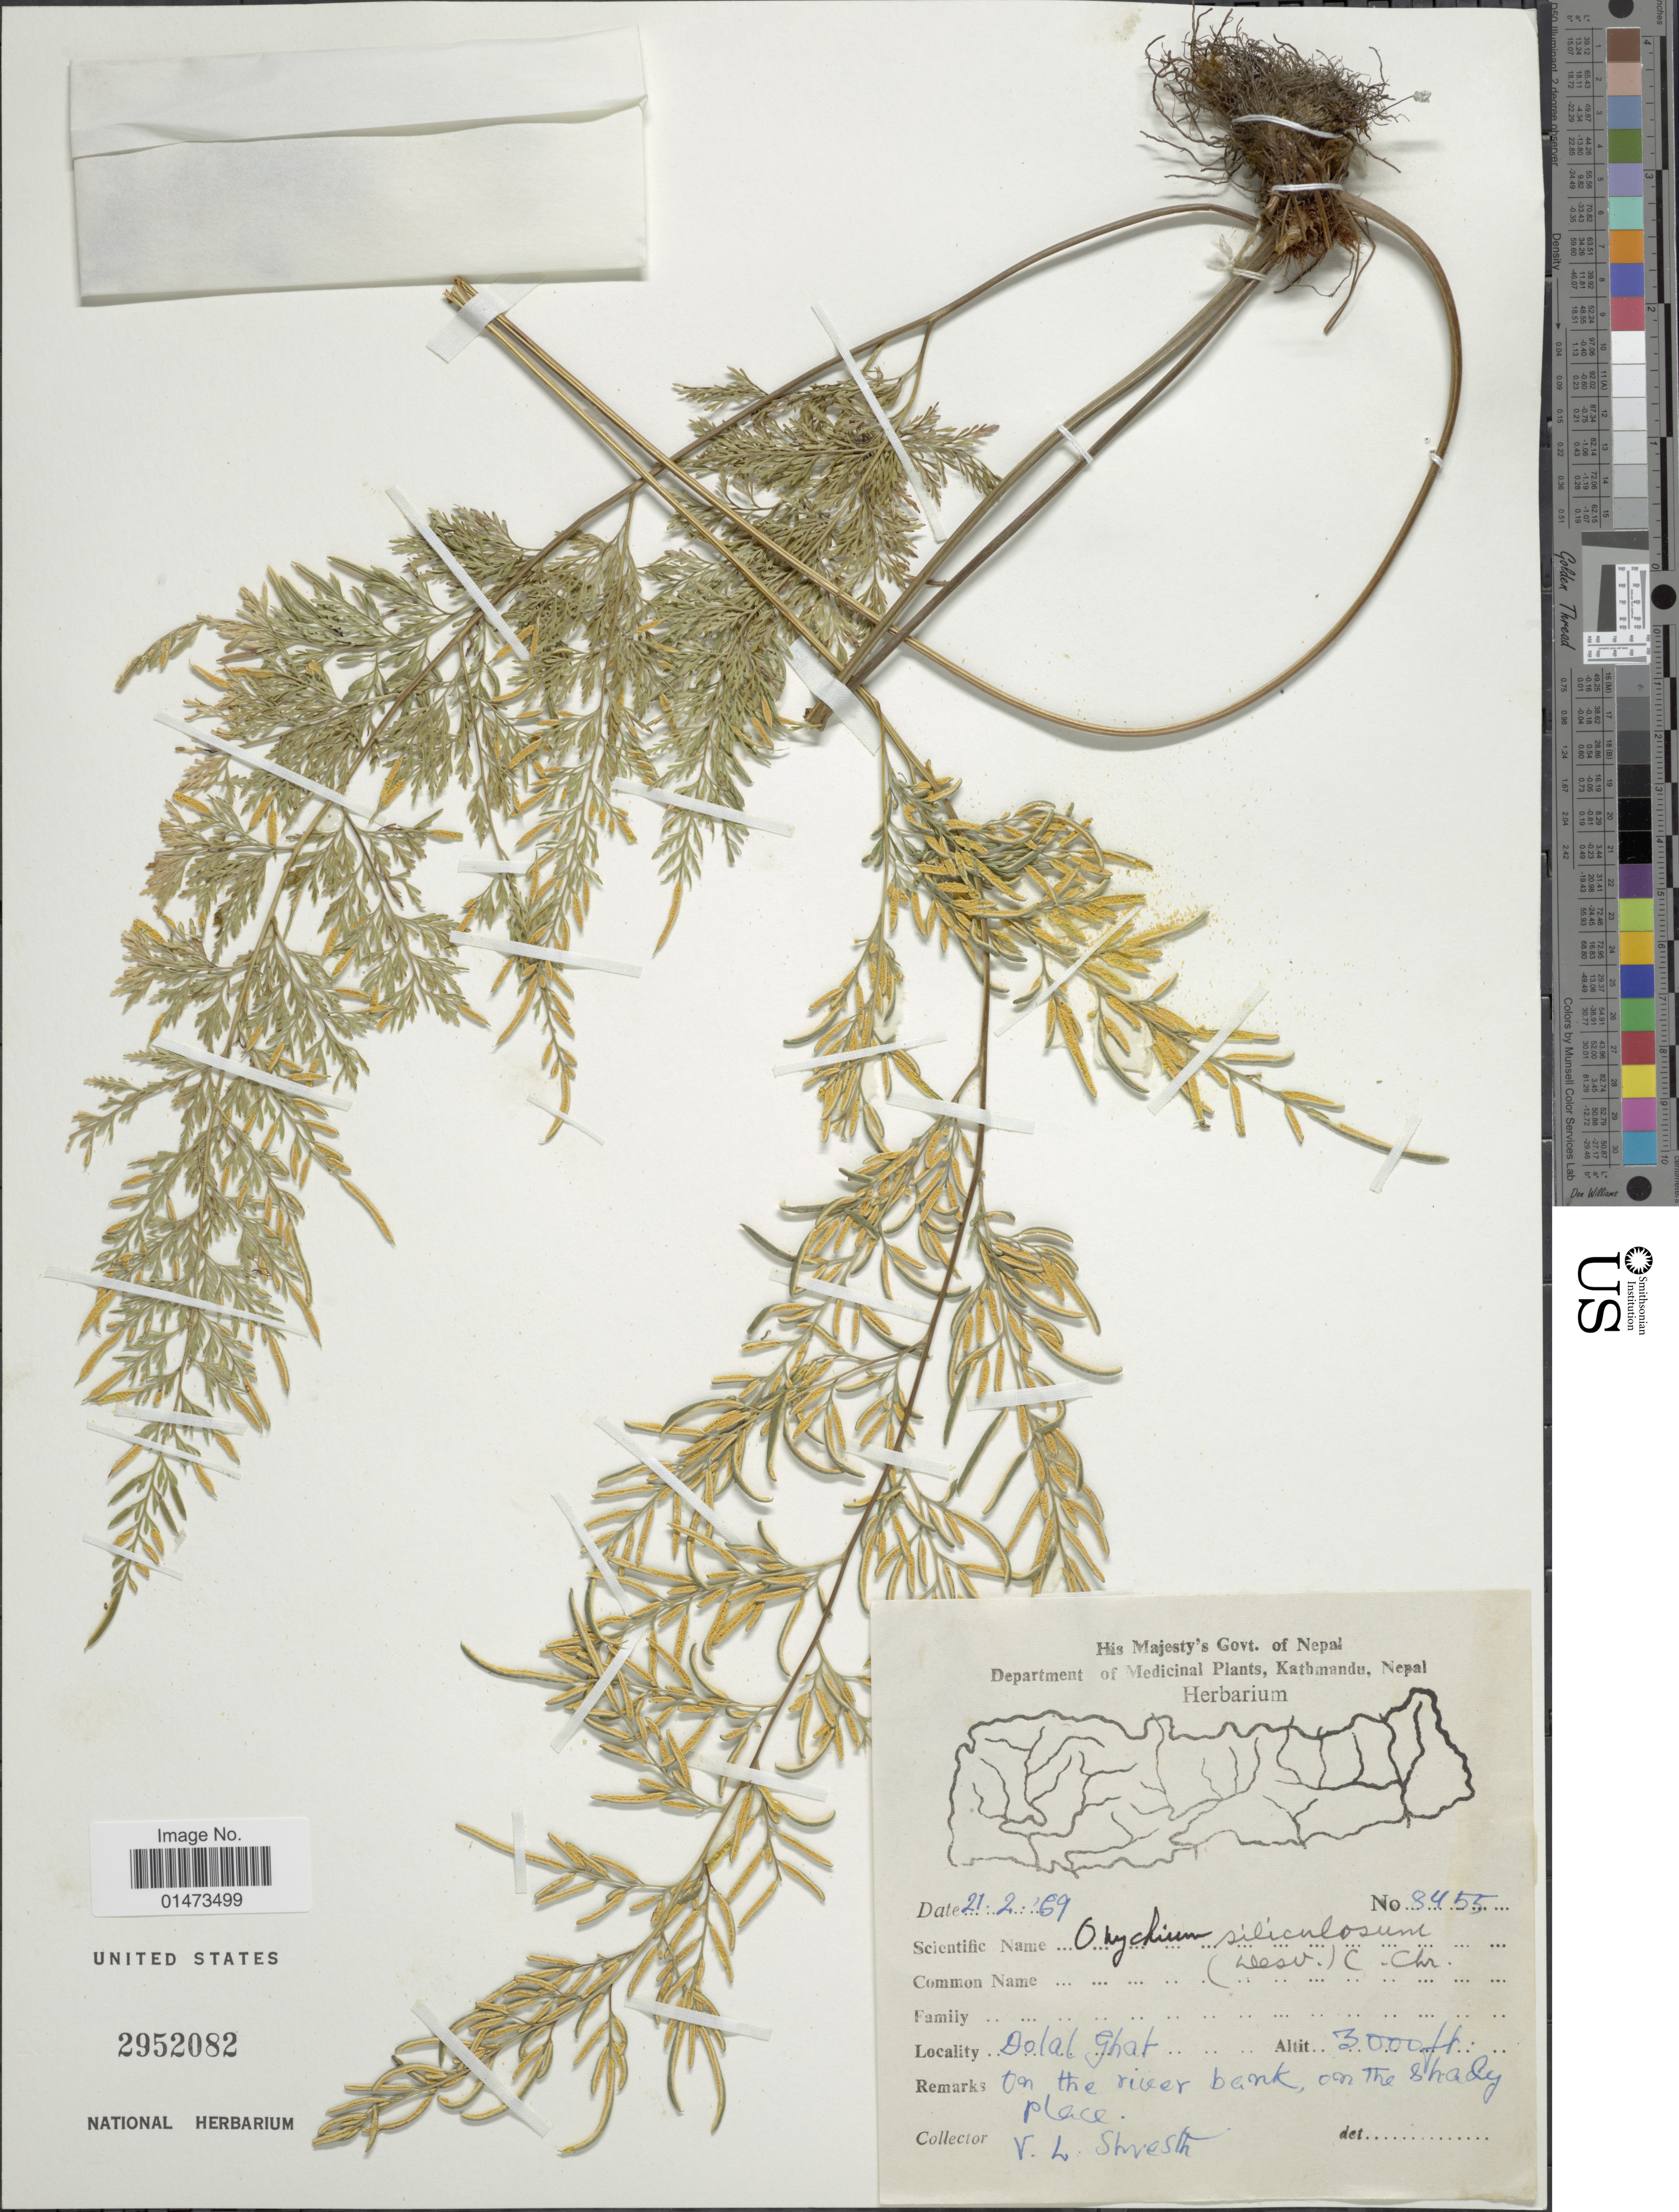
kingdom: Plantae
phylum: Tracheophyta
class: Polypodiopsida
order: Polypodiales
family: Pteridaceae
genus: Onychium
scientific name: Onychium siliculosum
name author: (Desv.) C. Chr.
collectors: V. Shvesth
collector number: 8455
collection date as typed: Transcribed d/m/y: 21/2/69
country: Nepal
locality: Dolal Ghat, on the river bank.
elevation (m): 914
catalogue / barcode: US 2952082